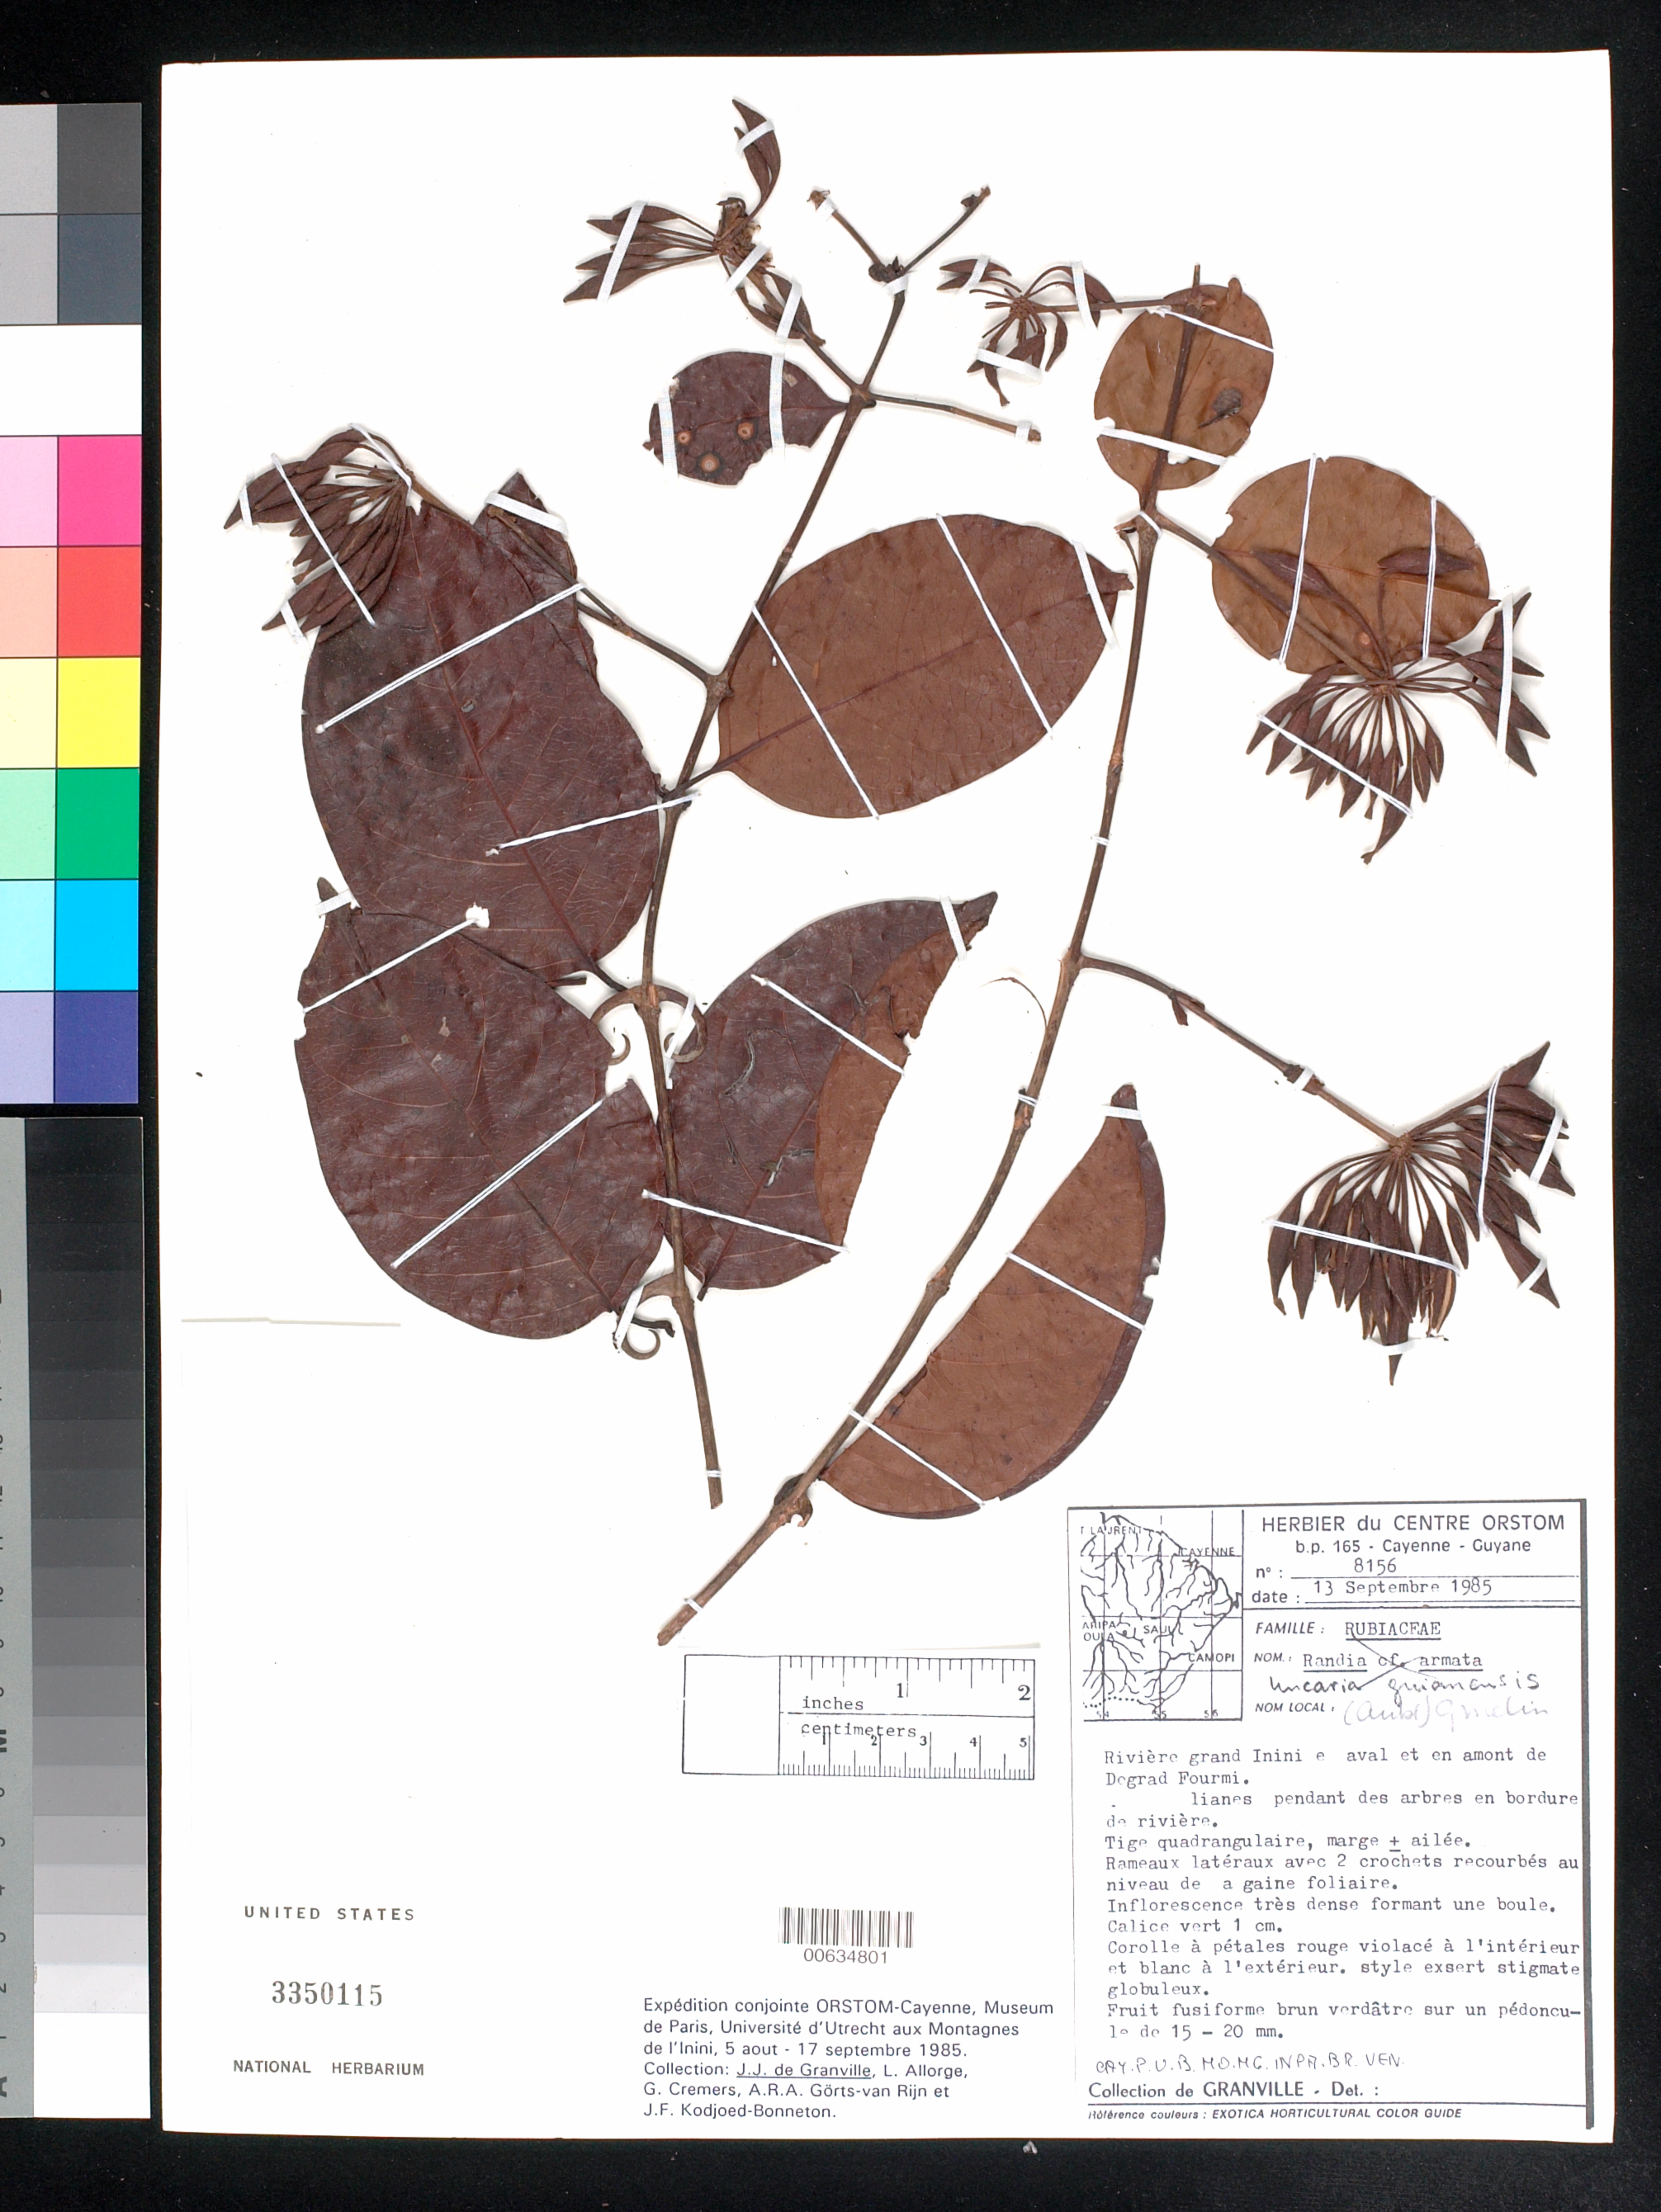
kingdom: Plantae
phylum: Tracheophyta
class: Magnoliopsida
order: Gentianales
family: Rubiaceae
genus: Uncaria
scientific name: Uncaria guianensis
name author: (Aubl.) J.F. Gmel.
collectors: J.-J. de Granville, L. Allorge, G. Cremers, A. .R. A. Görts-van Rijn & J. Kodjoed-Bonneton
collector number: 8156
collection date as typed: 13-Sep-85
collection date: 1985-09-13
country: French Guiana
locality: Montagnes Bellevue de l'Inini, Rivière Grand Inini en aval et en amont de Dégrad Fourmi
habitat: Pendant des arbres en bordure de riviere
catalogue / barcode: US 3350115